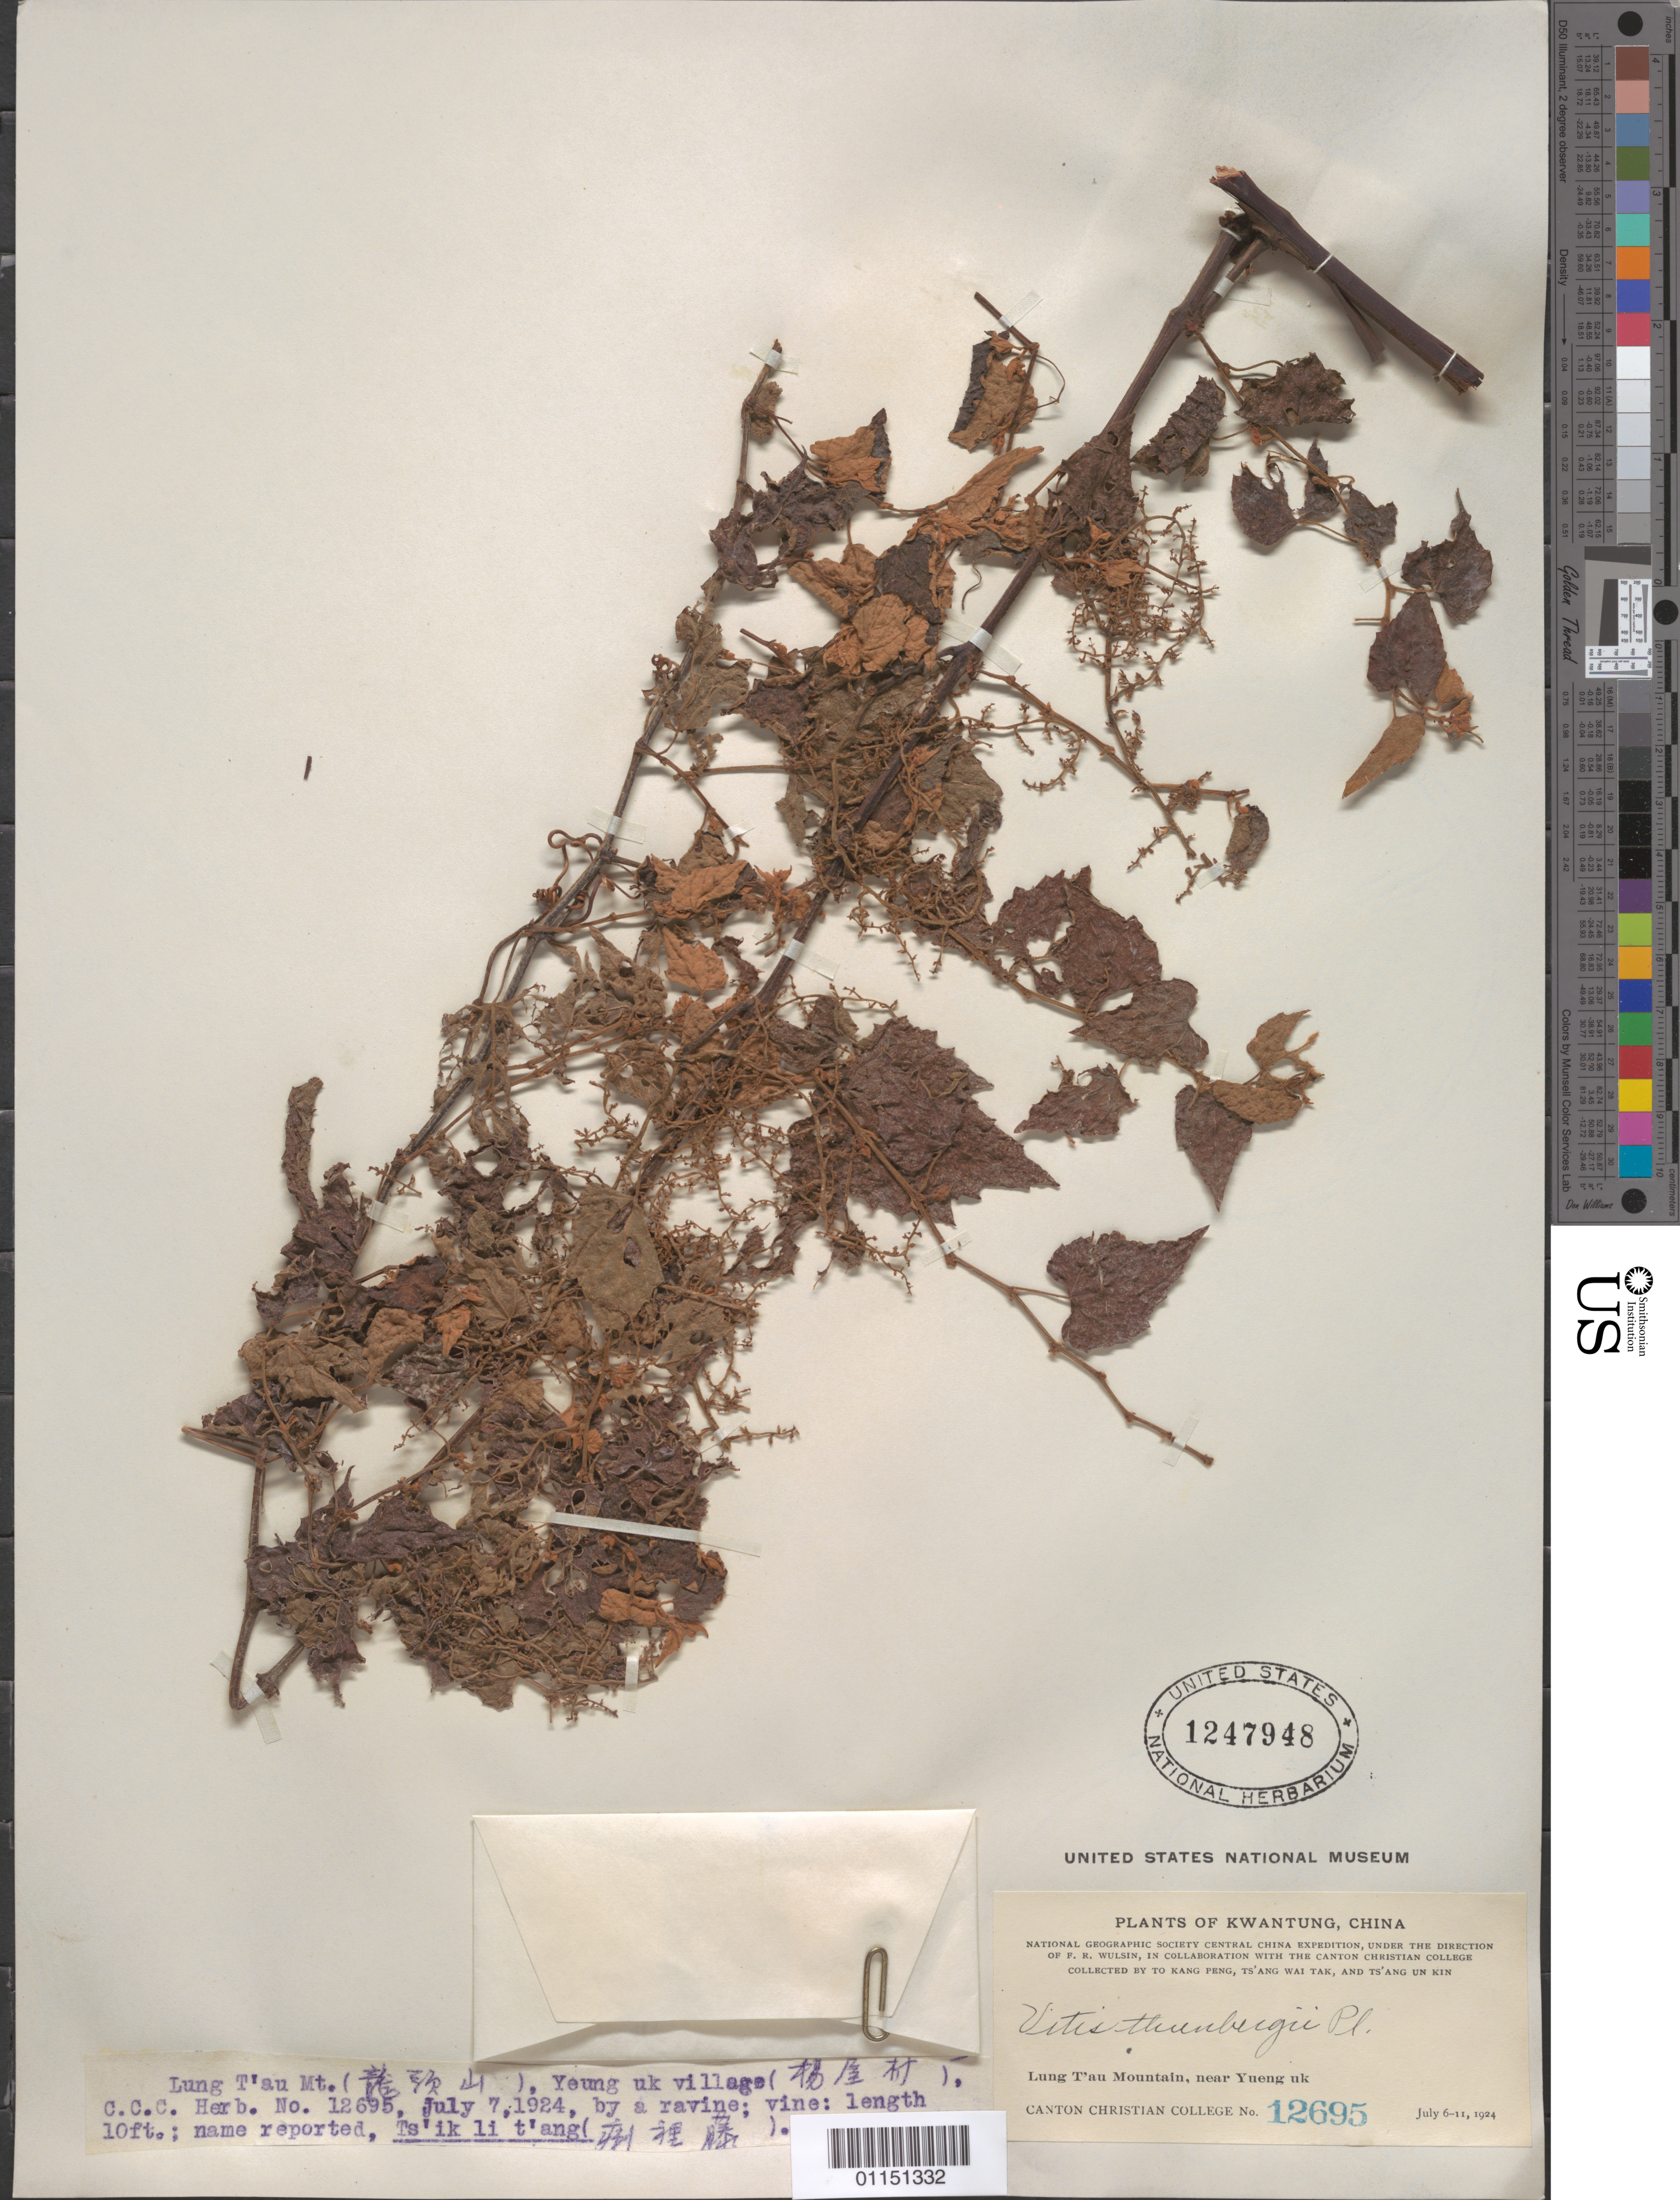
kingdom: Plantae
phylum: Tracheophyta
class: Magnoliopsida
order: Vitales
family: Vitaceae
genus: Vitis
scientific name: Vitis thunbergii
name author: Siebold & Zucc.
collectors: T. K. Peng, T. Tak & T. Kin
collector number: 12695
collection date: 1924-07-07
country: China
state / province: Guangdong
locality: Lung T'au Mt. Yeung uk village.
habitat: By a ravine, vine.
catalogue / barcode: US 1247948